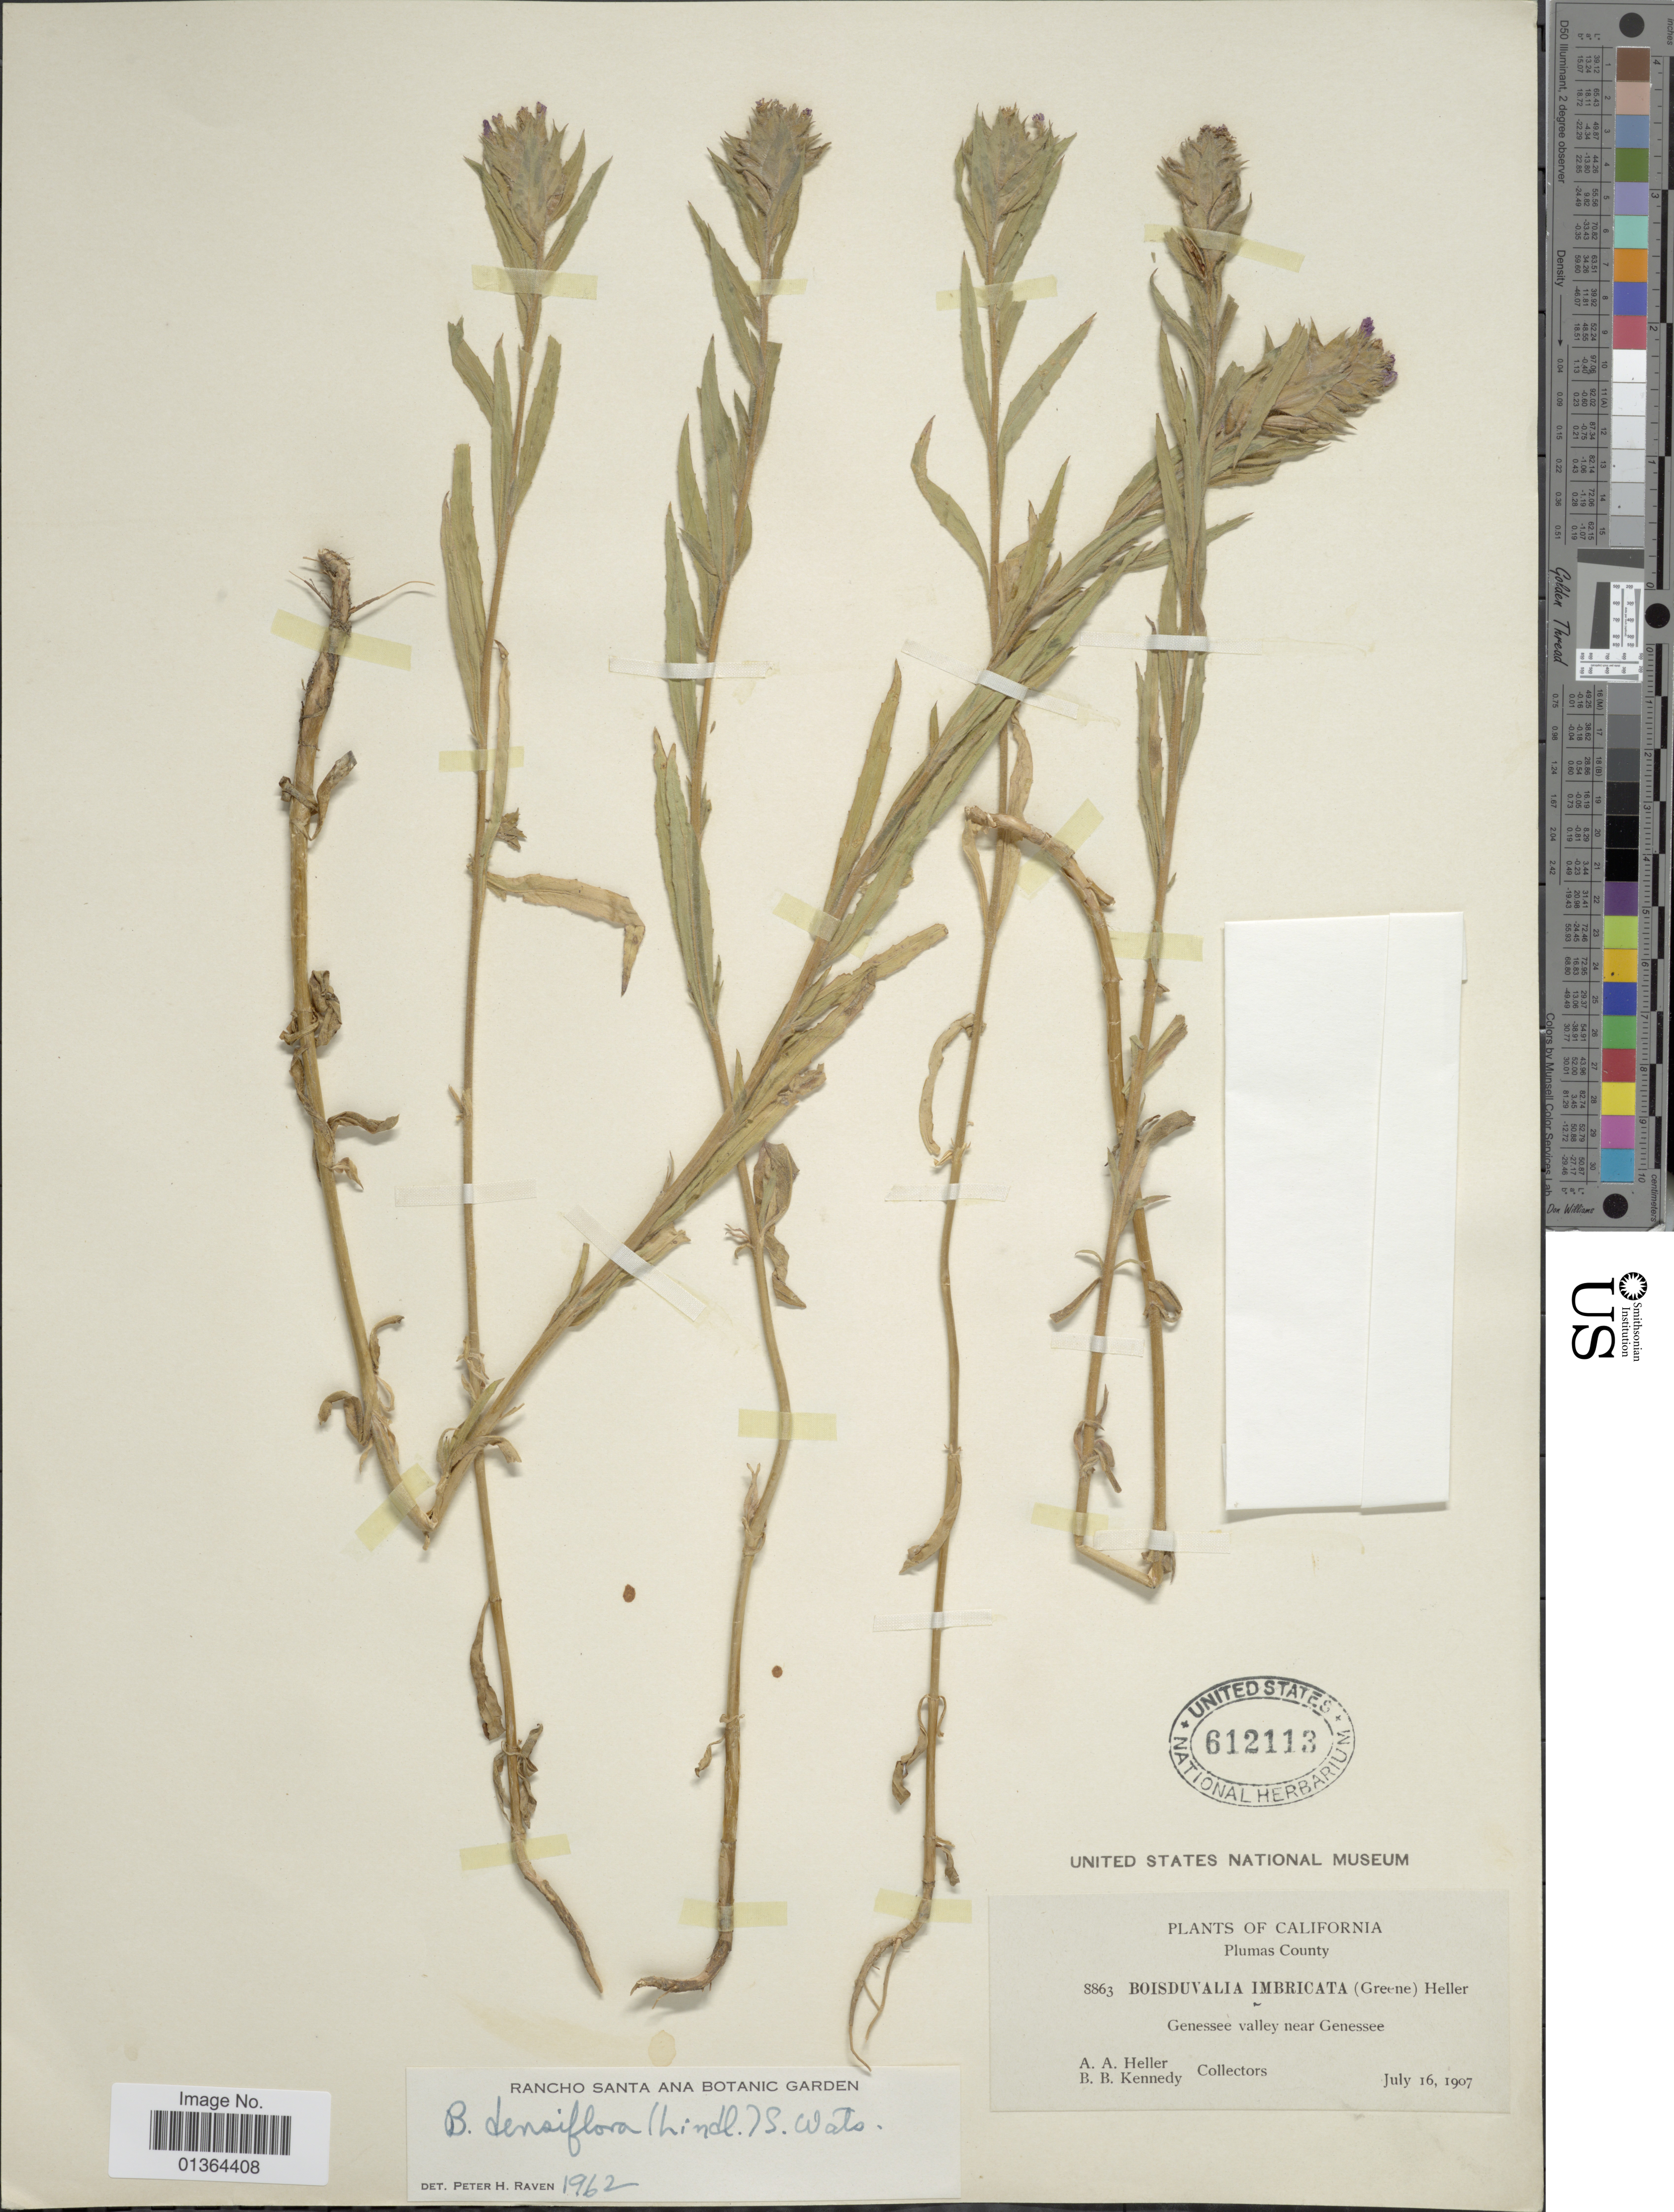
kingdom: Plantae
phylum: Tracheophyta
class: Magnoliopsida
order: Myrtales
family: Onagraceae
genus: Epilobium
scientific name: Epilobium densiflorum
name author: (Lindl.) Hoch & P.H. Raven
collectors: A. A. Heller & B. Kennedy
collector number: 8863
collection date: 1907-07-16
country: United States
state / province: California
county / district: Plumas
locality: Plumas County, Genessee valley near Genessee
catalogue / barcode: US 612113